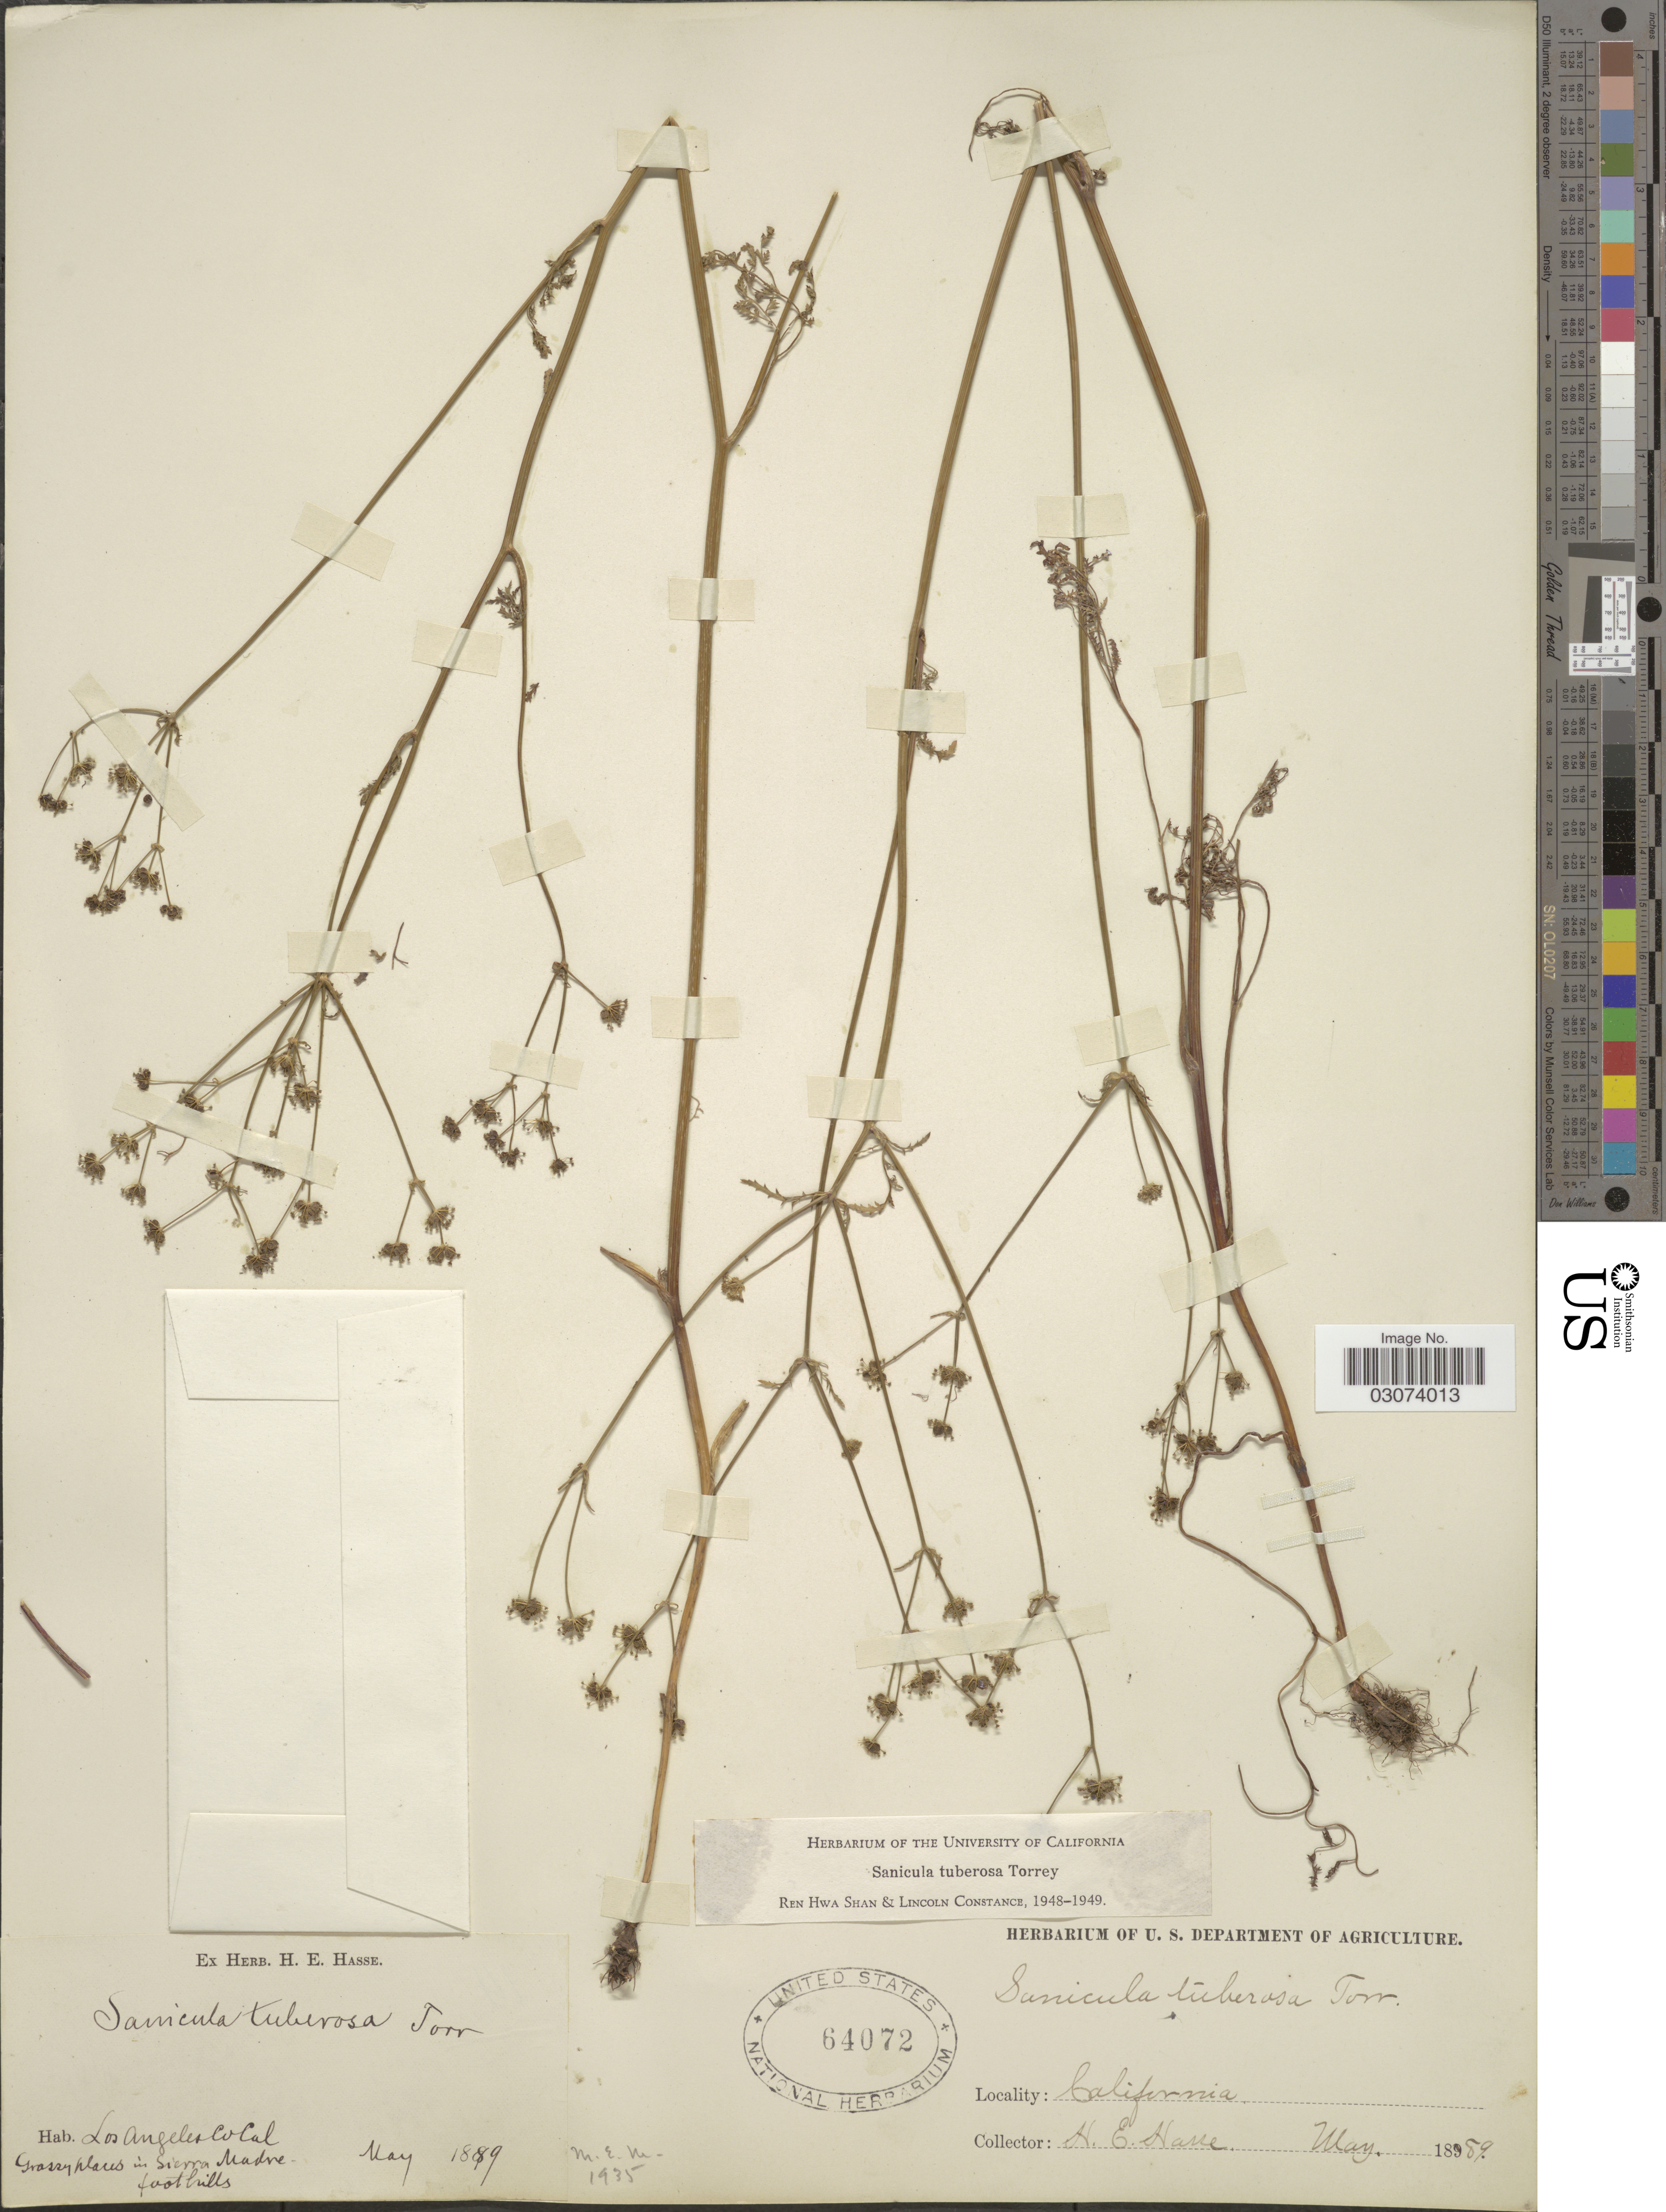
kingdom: Plantae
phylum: Tracheophyta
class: Magnoliopsida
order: Apiales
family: Apiaceae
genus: Sanicula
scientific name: Sanicula tuberosa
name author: Torr.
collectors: H. E. Hasse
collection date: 1888-05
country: United States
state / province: California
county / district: Los Angeles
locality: Los Angeles Co. Grassy places in Sierra Madre foot hills.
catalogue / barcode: US 64072